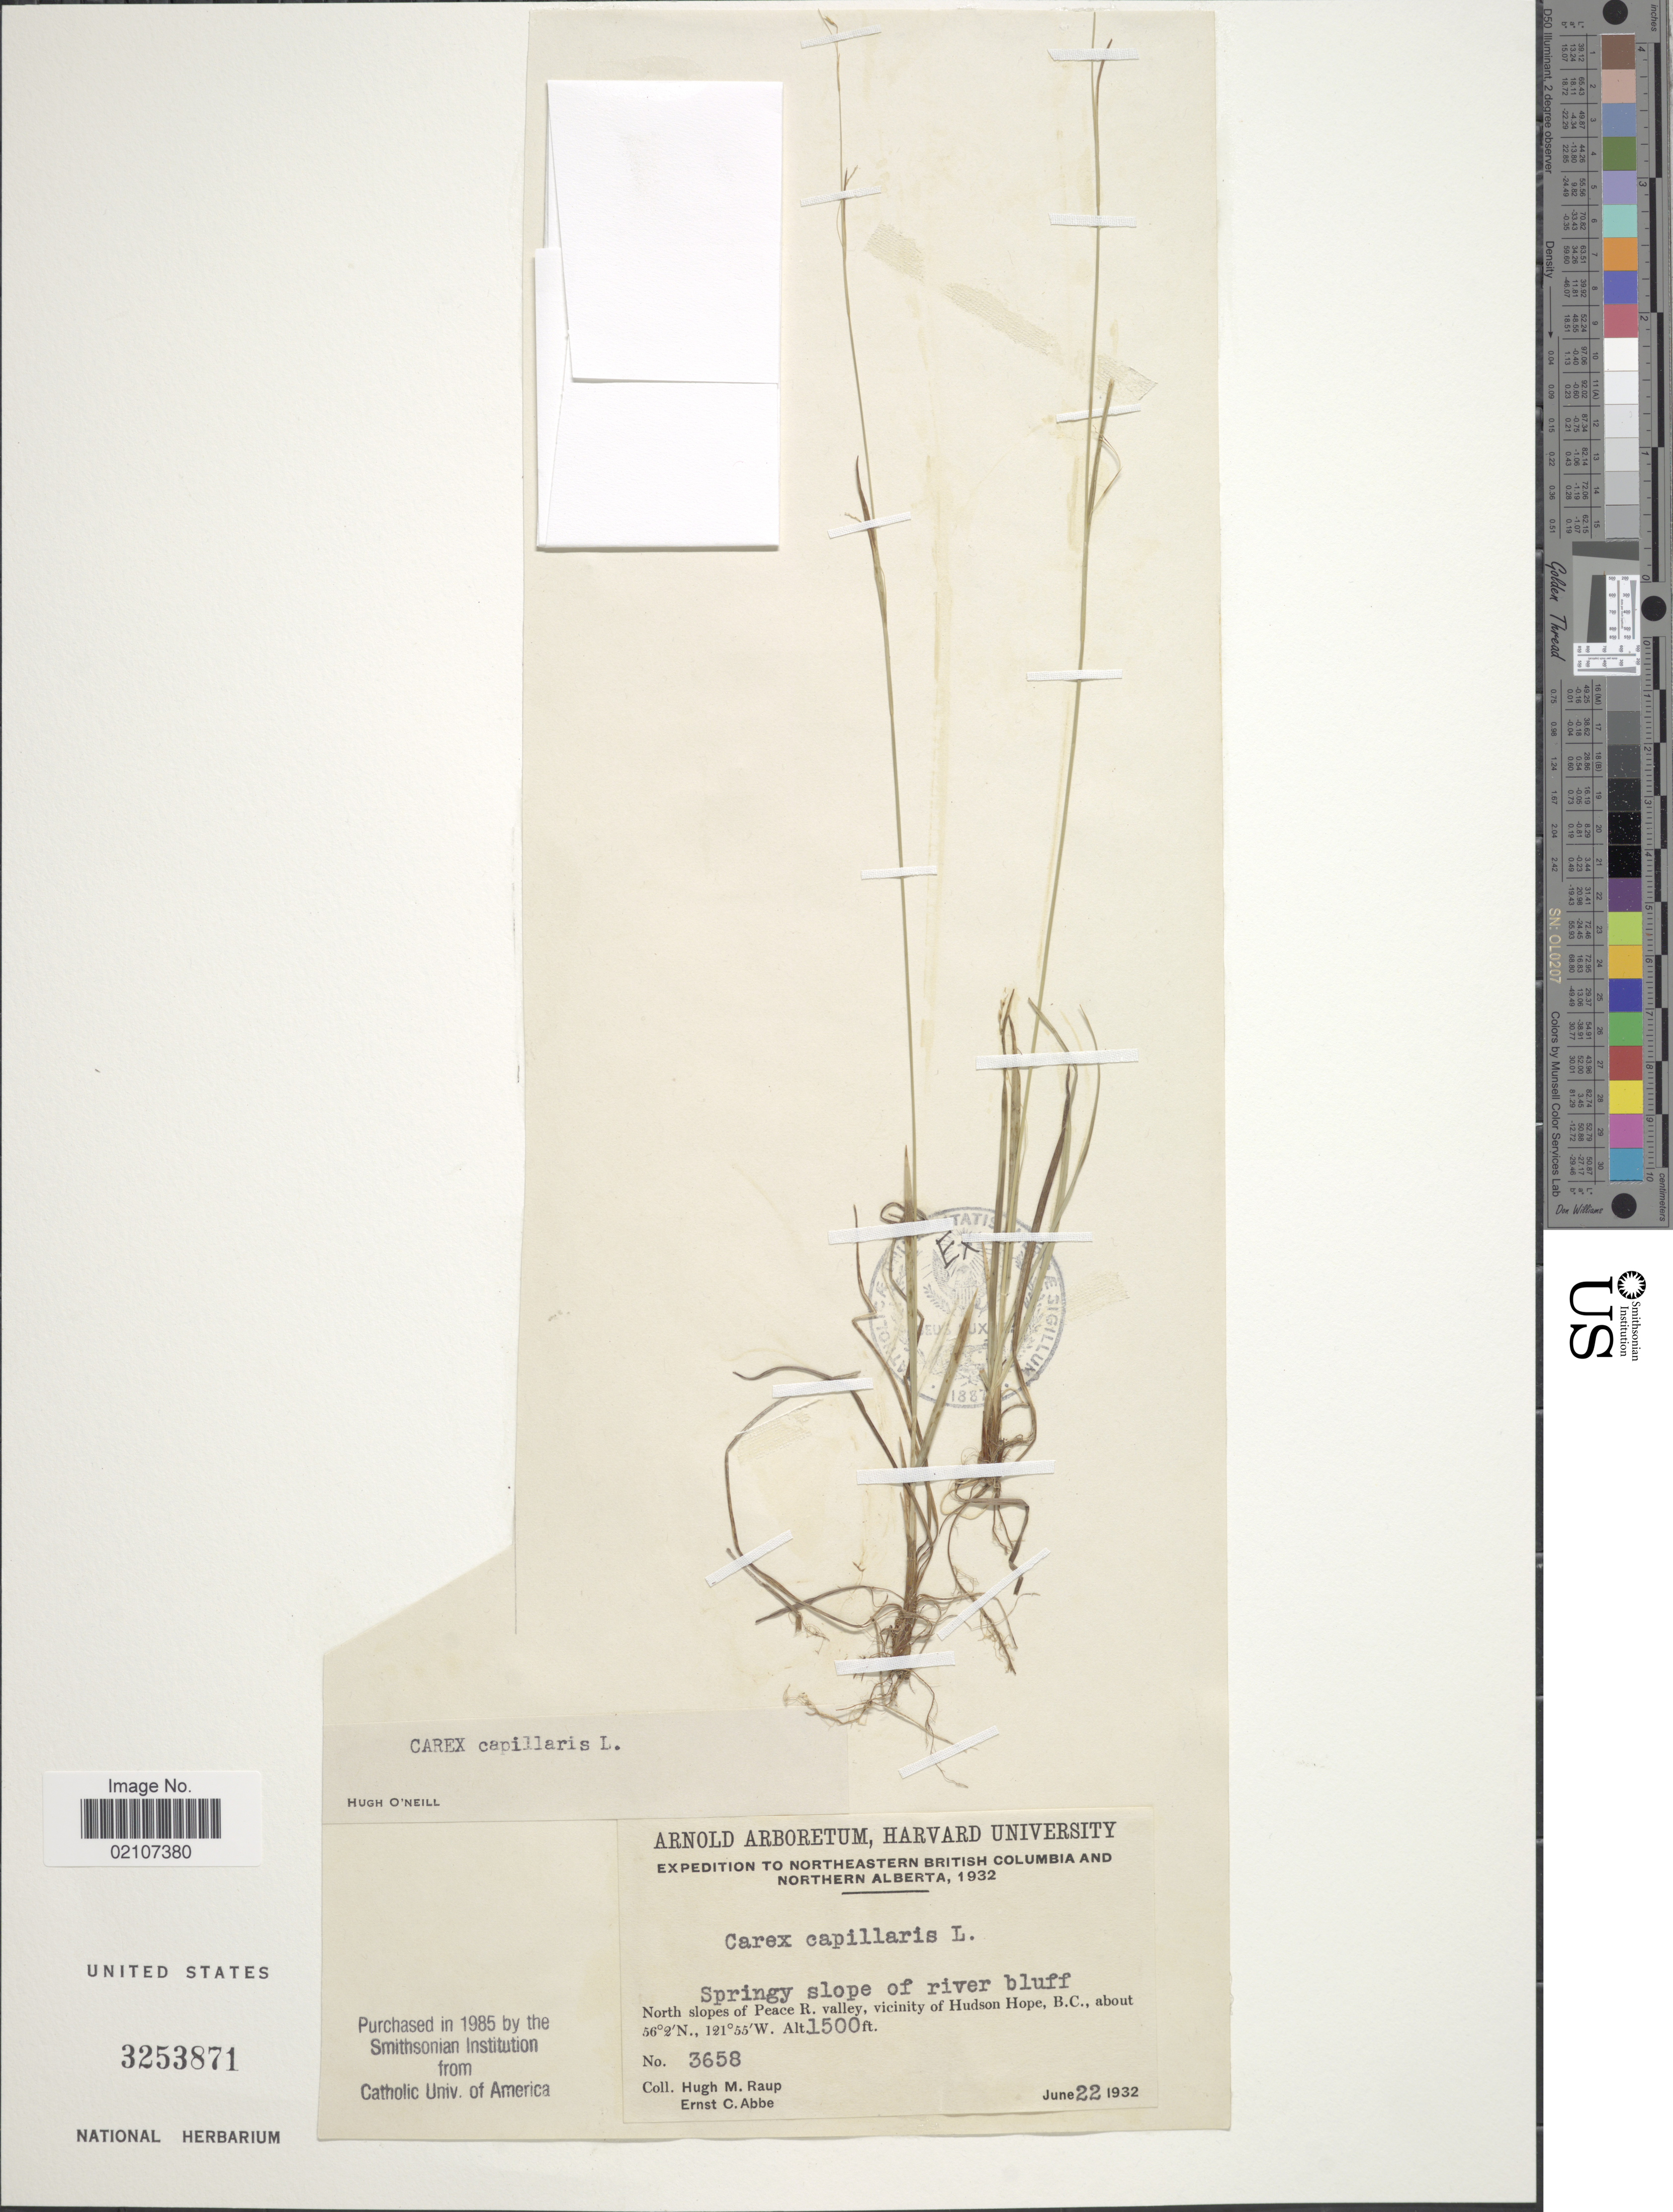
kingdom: Plantae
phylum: Tracheophyta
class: Liliopsida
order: Poales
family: Cyperaceae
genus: Carex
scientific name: Carex capillaris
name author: L.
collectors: H. Raup & E. C. Abbe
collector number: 3658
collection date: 1932-06-22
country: Canada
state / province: British Columbia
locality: Northeastern British Columbia and Northern Alberta, Springy slope of river bluff North slopes of Peace R. valley, vicinity of Hudson Hope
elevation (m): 457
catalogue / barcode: US 3253871